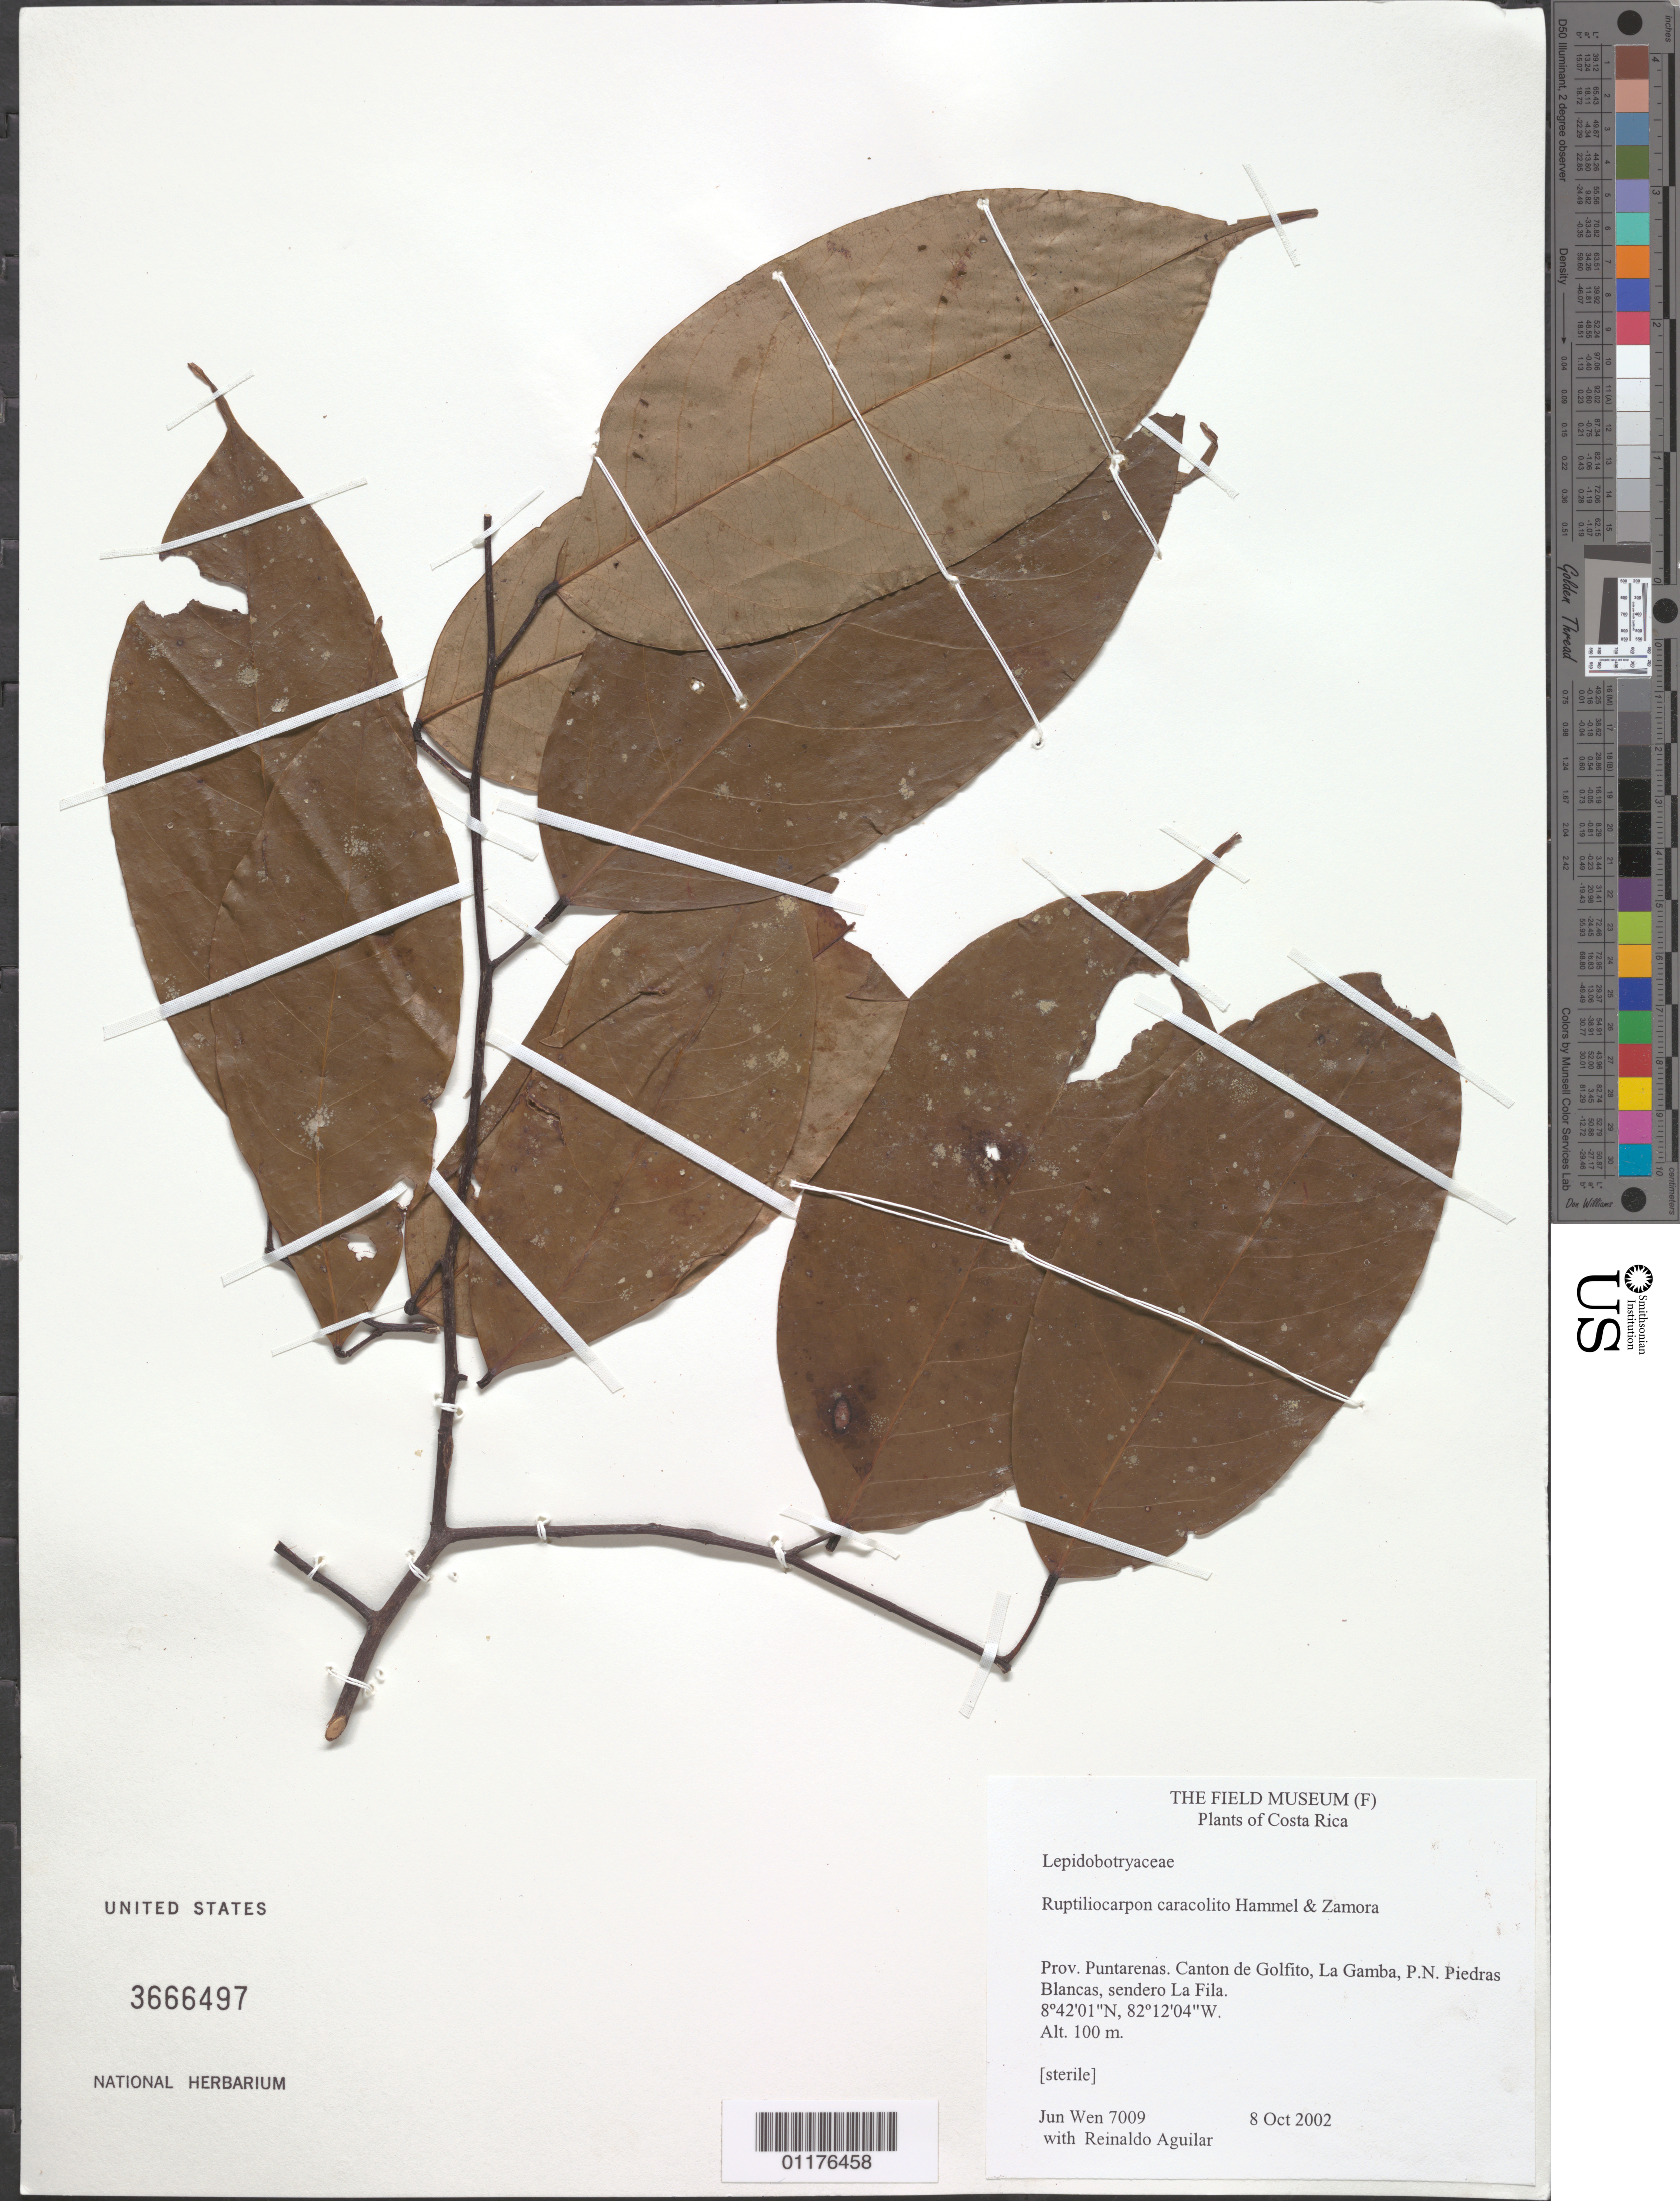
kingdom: Plantae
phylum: Tracheophyta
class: Magnoliopsida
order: Celastrales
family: Lepidobotryaceae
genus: Ruptiliocarpon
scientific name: Ruptiliocarpon caracolito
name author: Hammel & N. Zamora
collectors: J. Wen & R. Aguilar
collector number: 7009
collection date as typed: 24 Sep 2002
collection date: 2002-10-08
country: Costa Rica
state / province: Puntarenas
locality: Canton de Golfito, La Gamba, P.N. Piedras Blancas, sendero La Fila.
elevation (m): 100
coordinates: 8 42 01 N, 82 12 04 W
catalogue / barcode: US 3666497